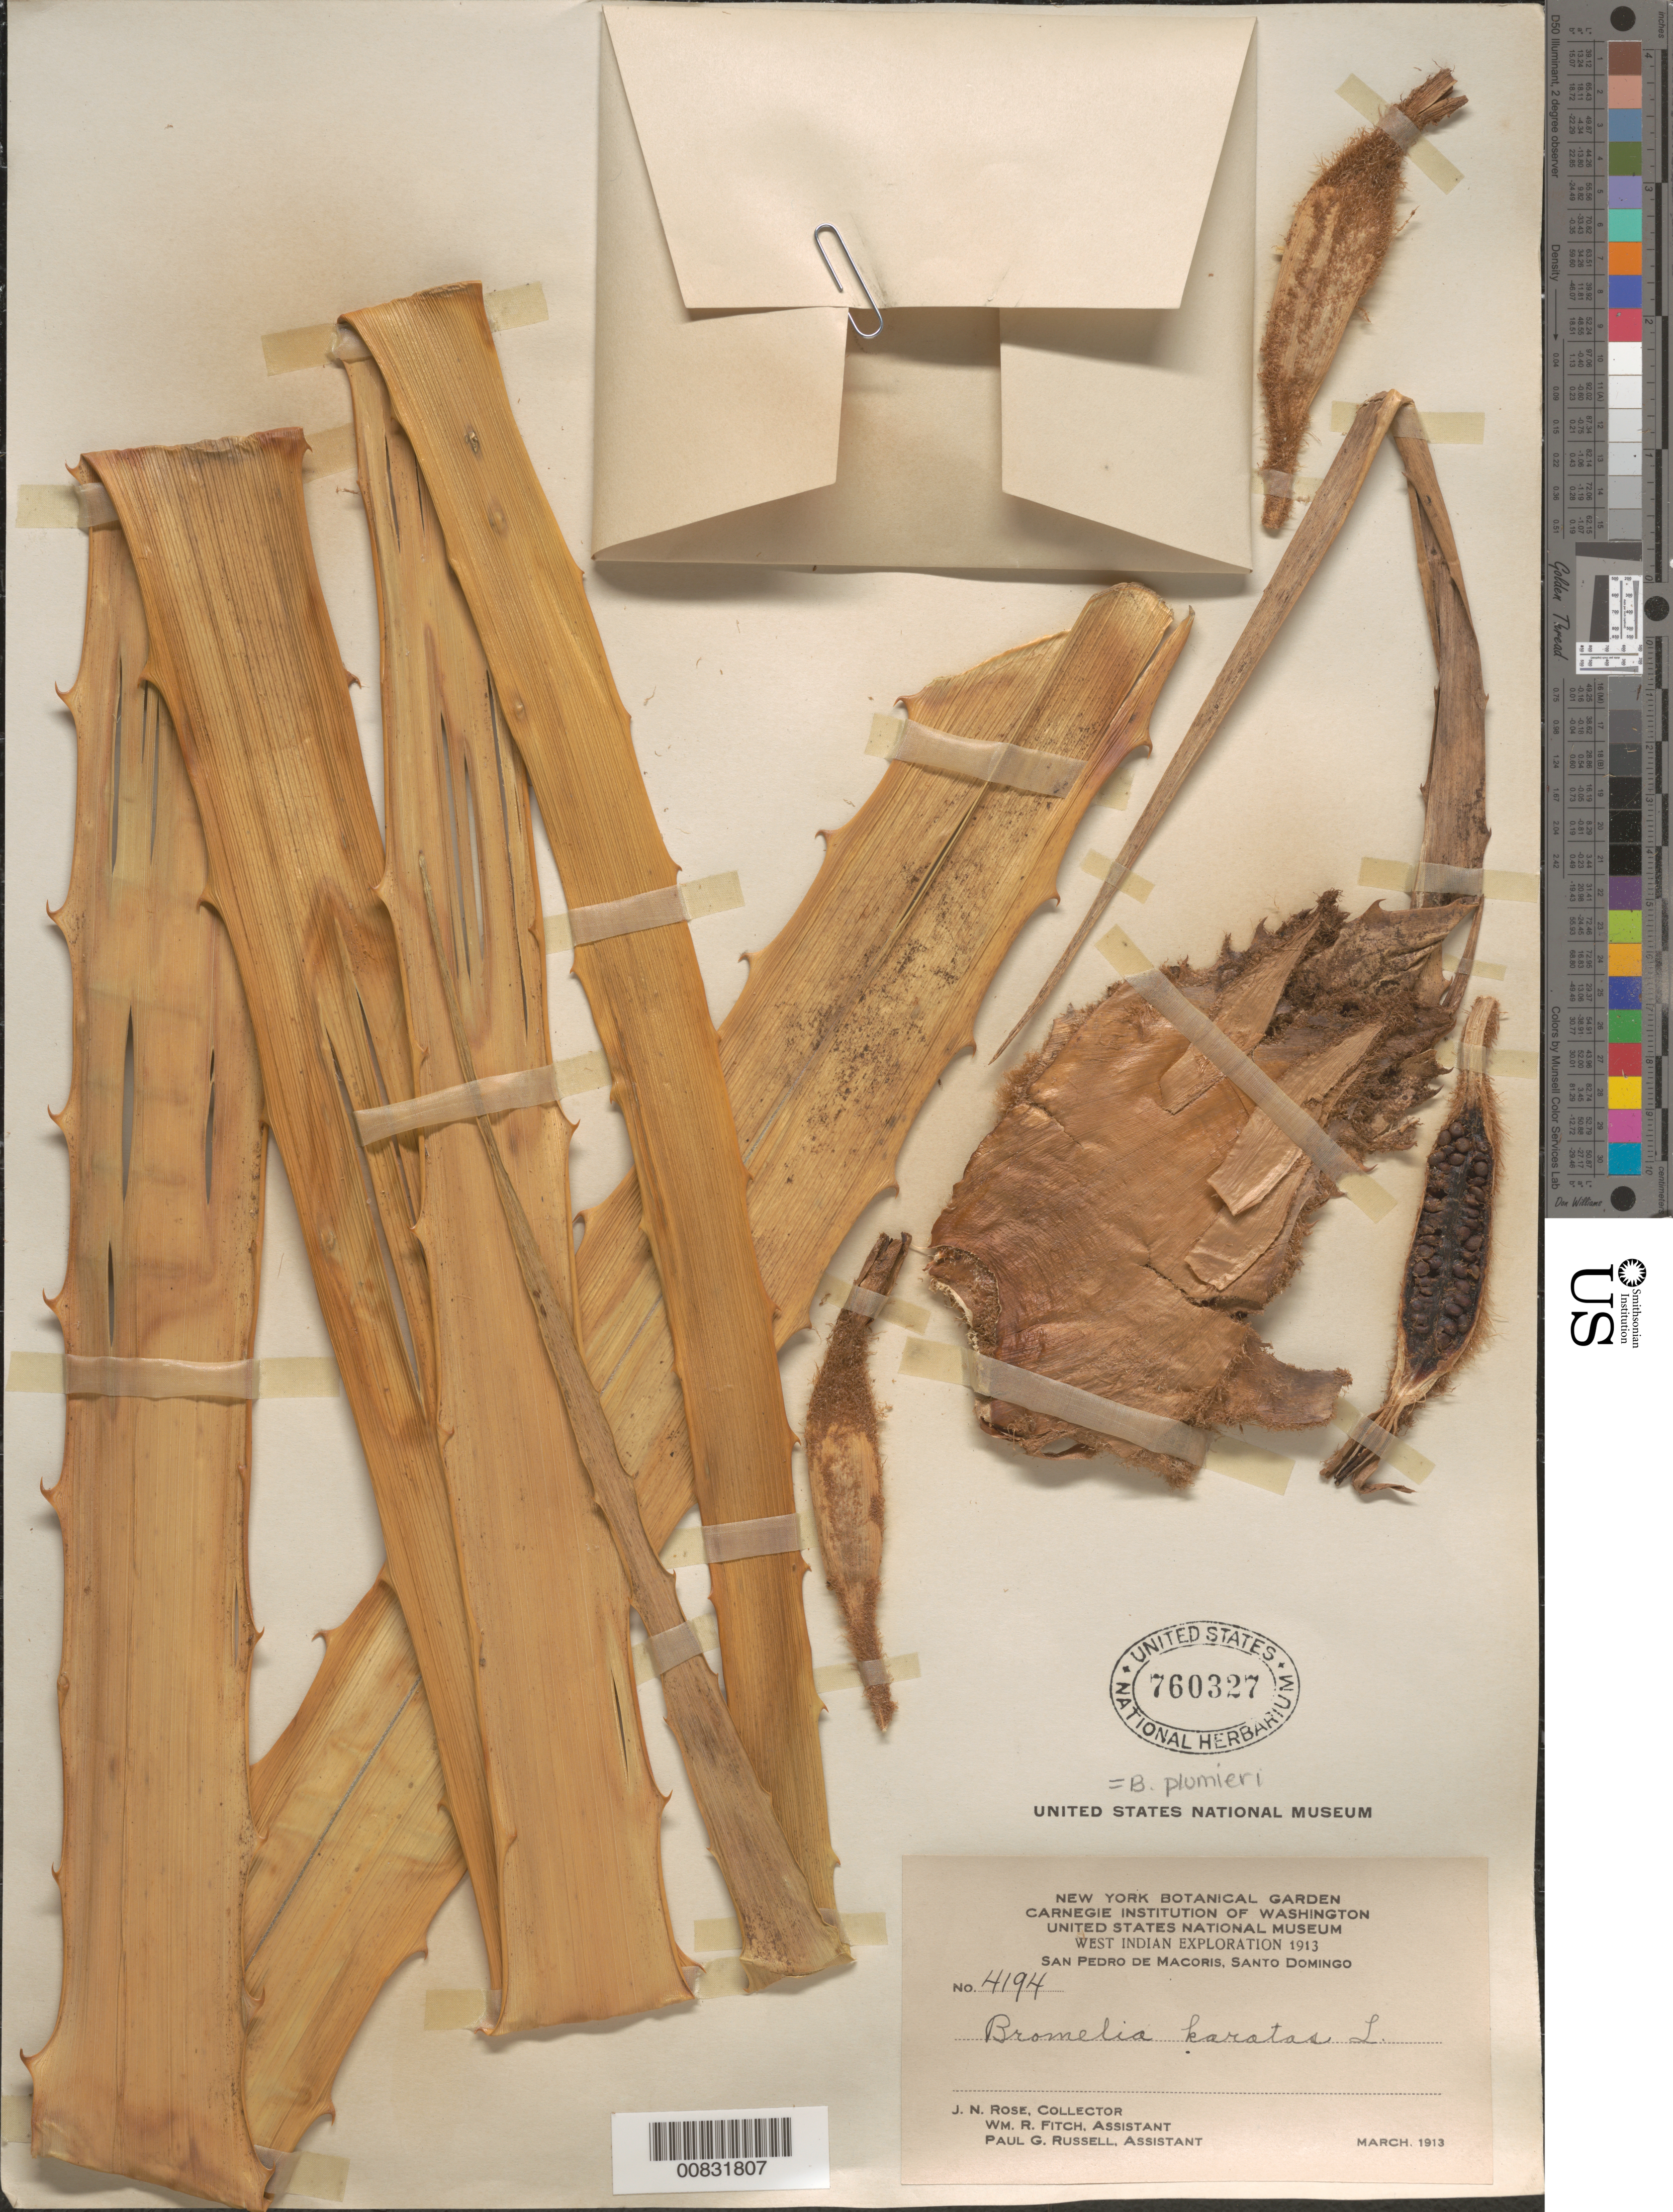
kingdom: Plantae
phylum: Tracheophyta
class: Liliopsida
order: Poales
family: Bromeliaceae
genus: Bromelia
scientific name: Bromelia plumieri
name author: (É. Morren) L.B. Sm.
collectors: J. N. Rose, W. R. Fitch & P. G. Russell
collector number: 4194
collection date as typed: Mar 1913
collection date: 1913-03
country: Dominican Republic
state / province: Distrito Nacional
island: Hispaniola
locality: San Pedro de Macoris, Santo Domingo.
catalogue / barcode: US 760327